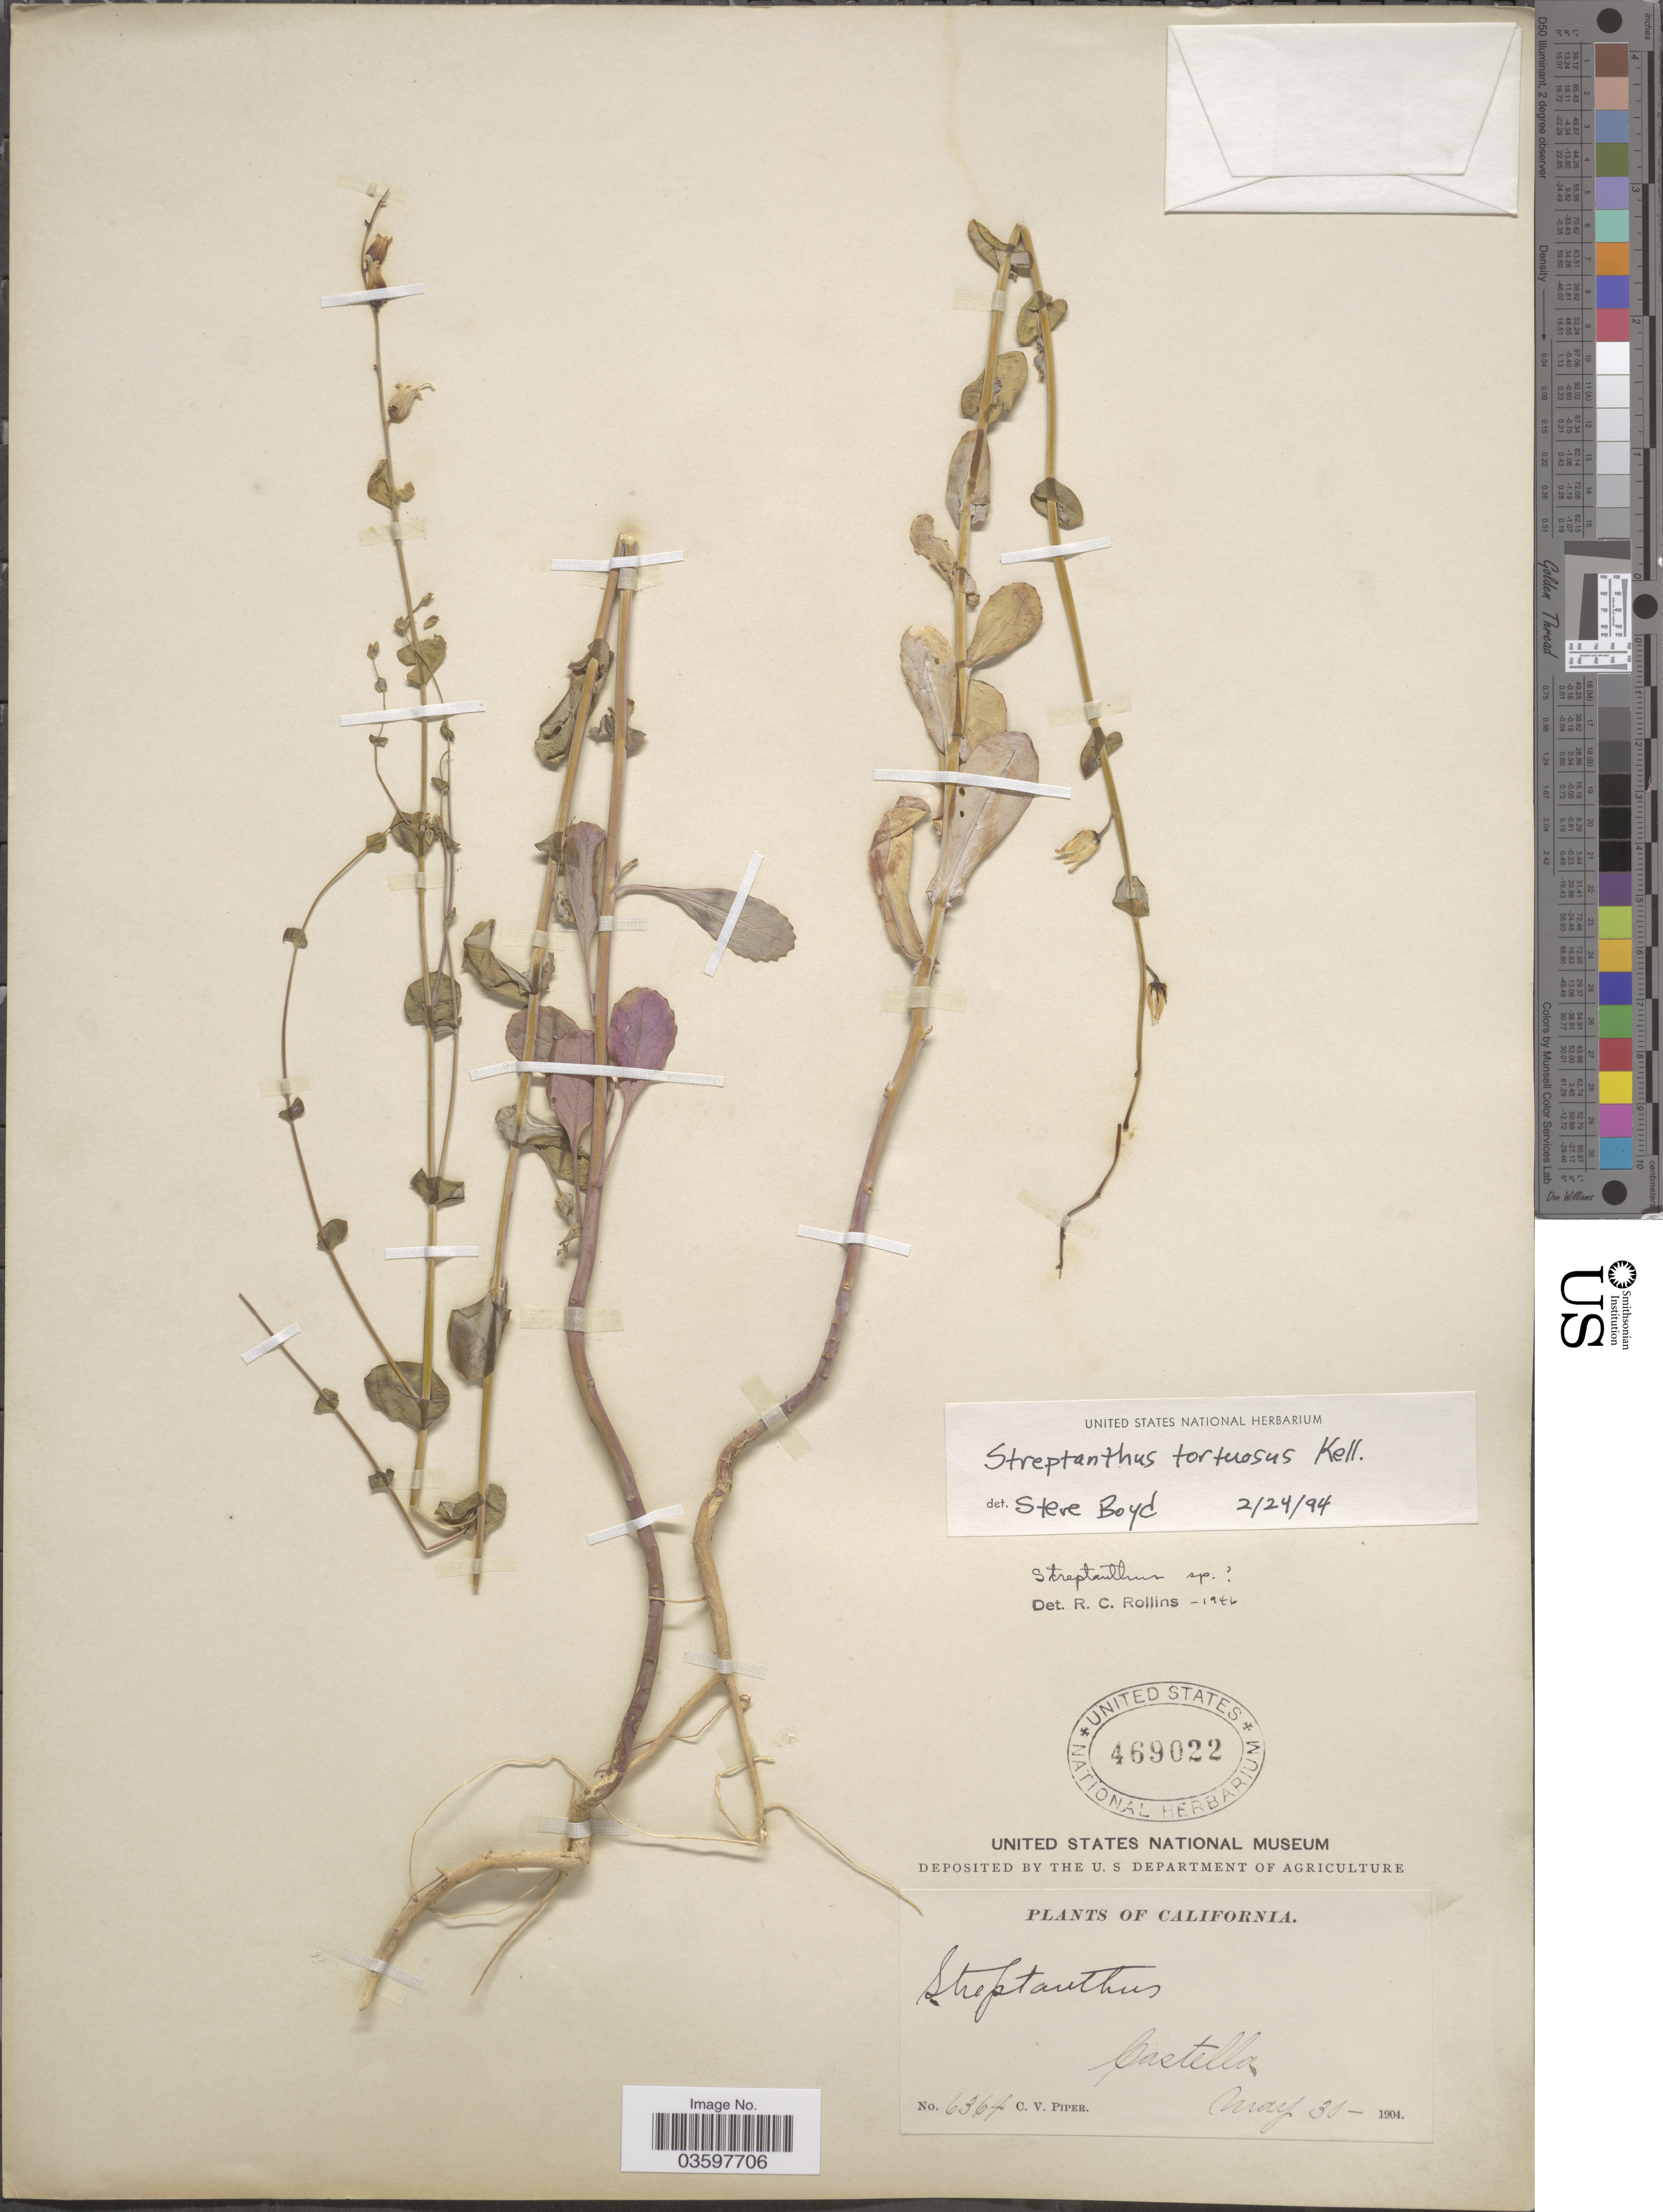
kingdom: Plantae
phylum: Tracheophyta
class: Magnoliopsida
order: Brassicales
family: Brassicaceae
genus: Streptanthus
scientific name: Streptanthus tortuosus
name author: Kellogg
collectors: C. V. Piper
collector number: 6364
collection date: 1904-05-30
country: United States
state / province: California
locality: Castella.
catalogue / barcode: US 469022